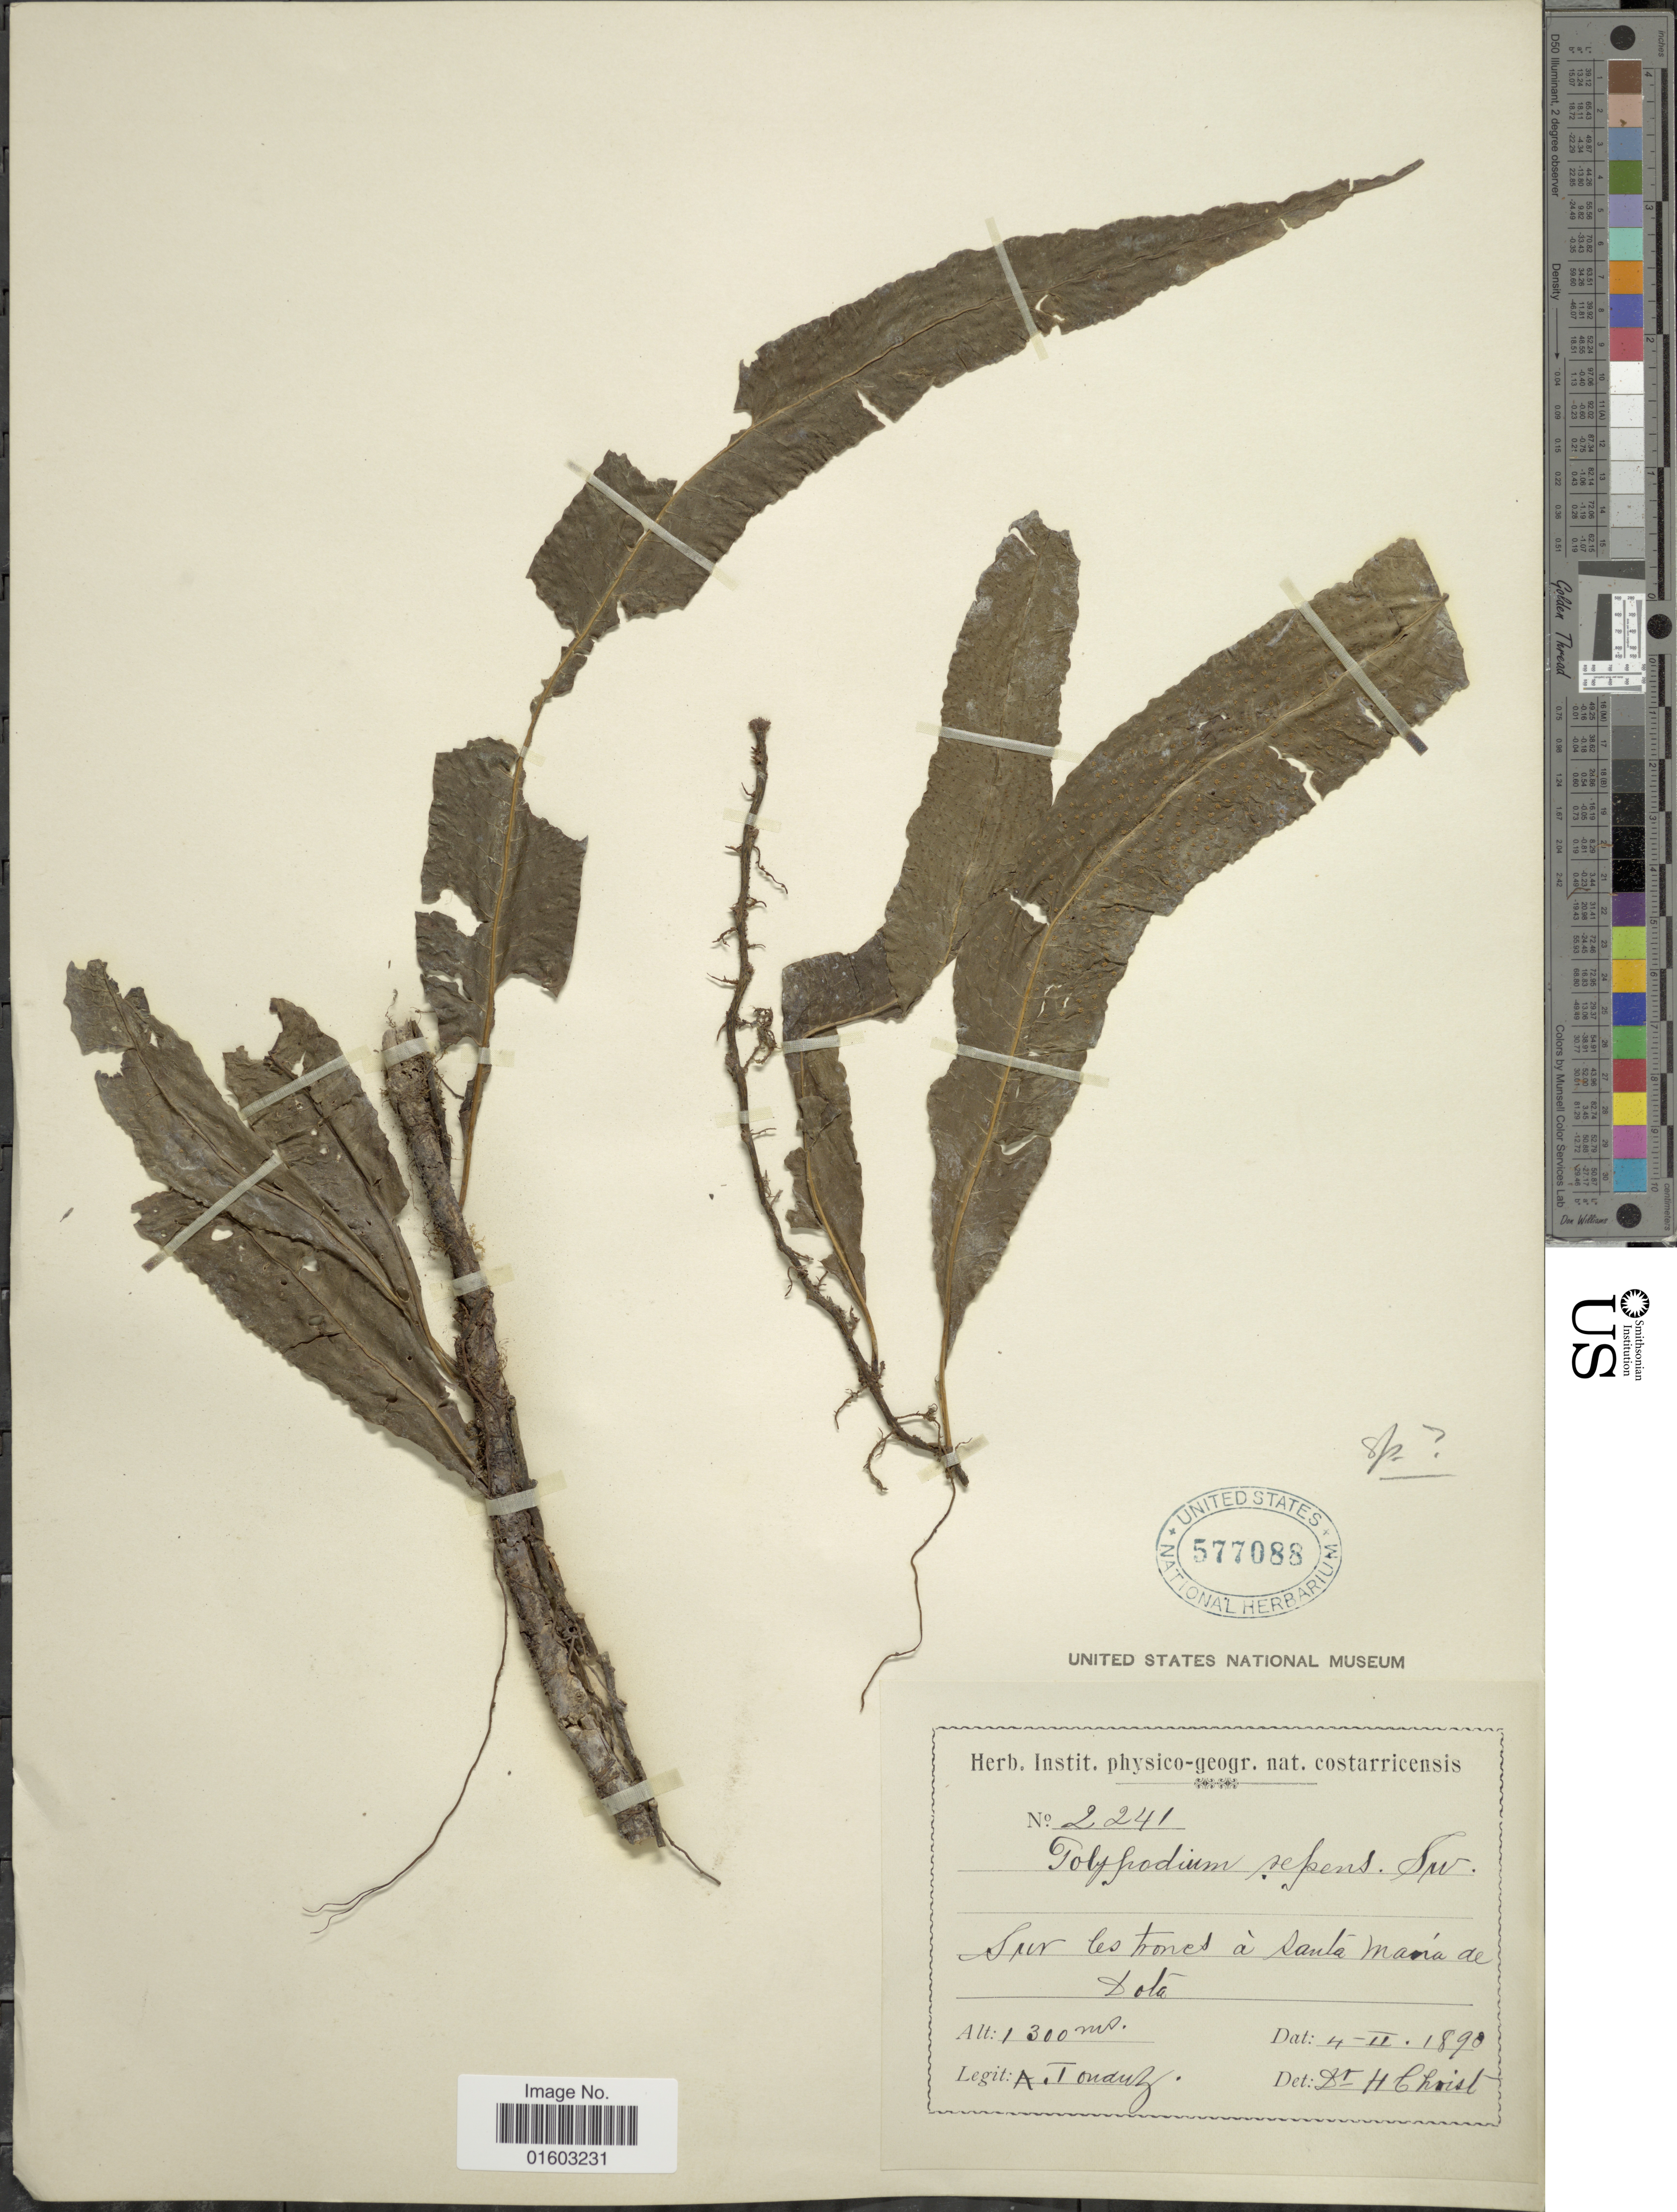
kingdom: Plantae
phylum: Tracheophyta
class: Polypodiopsida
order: Polypodiales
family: Polypodiaceae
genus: Campyloneurum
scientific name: Campyloneurum serpentinum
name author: (Christ) Ching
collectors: A. Tonduz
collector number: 2241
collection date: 1890-02-04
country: Costa Rica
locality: Sur les trones a Santa Maria de Dota.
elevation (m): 1300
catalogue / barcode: US 577088